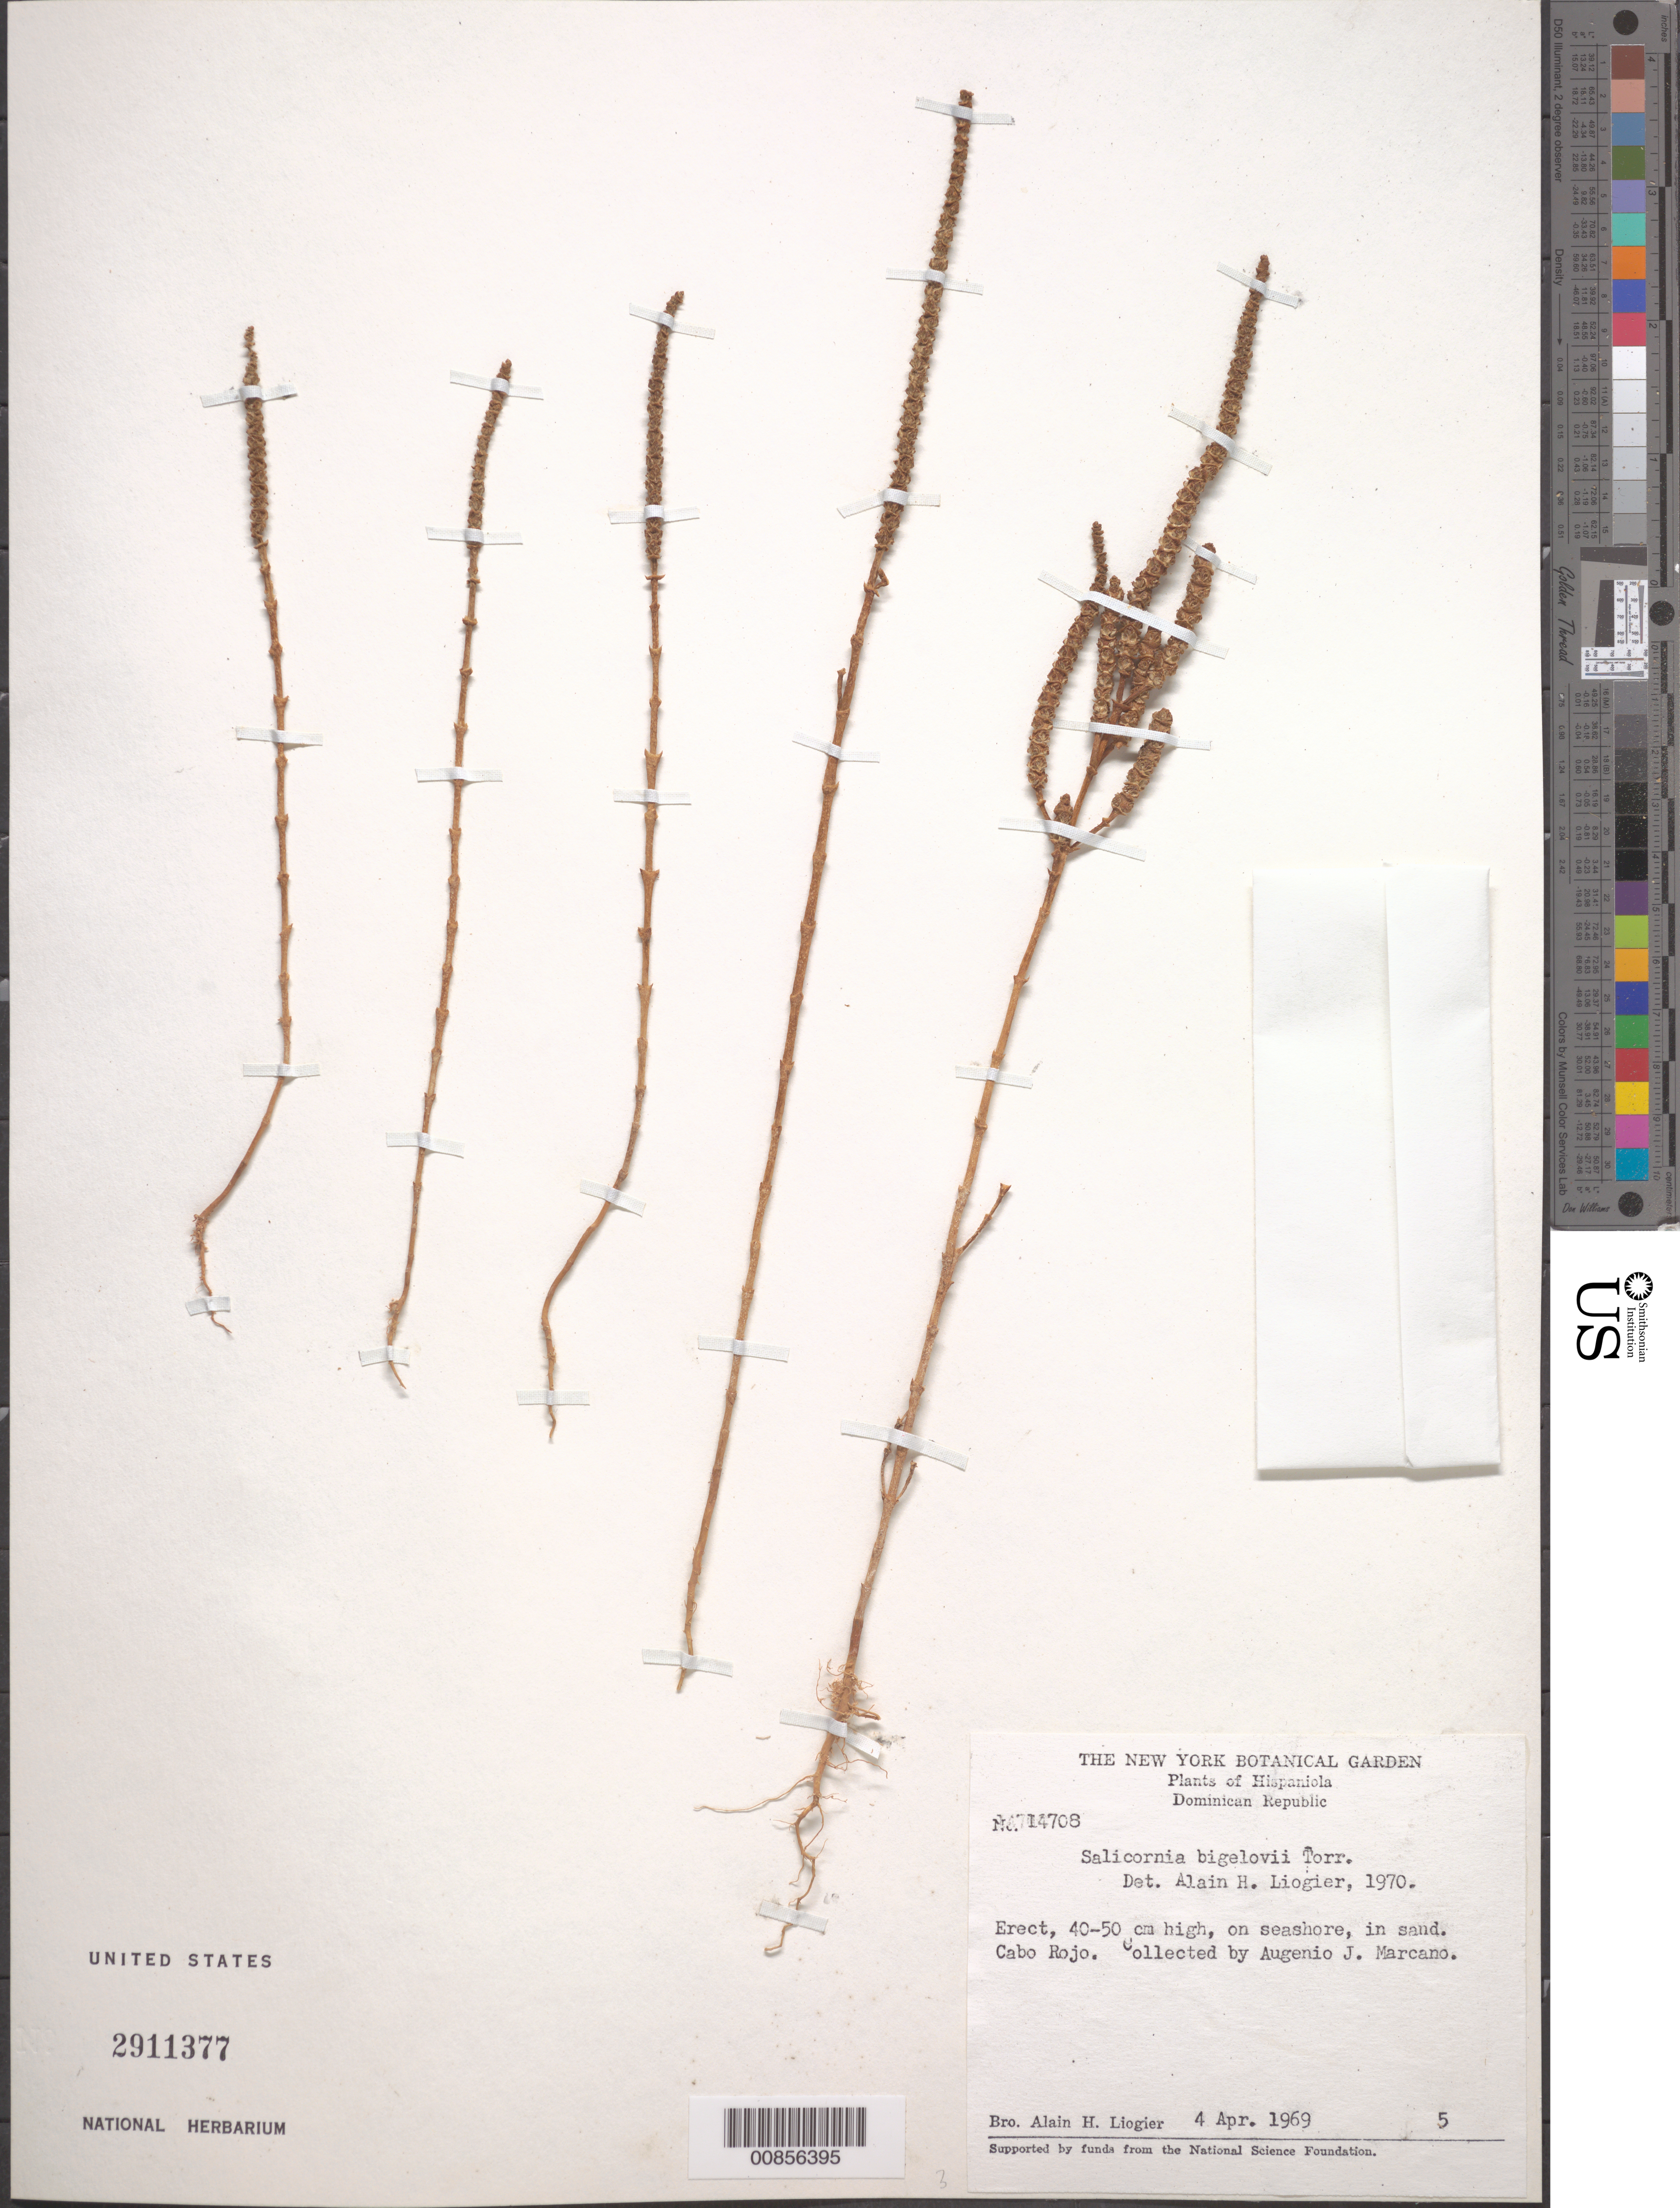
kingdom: Plantae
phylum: Tracheophyta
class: Magnoliopsida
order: Caryophyllales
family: Amaranthaceae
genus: Salicornia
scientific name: Salicornia bigelovii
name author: Torr.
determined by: Liogier, Alain H.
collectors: A. H. Liogier & E. J. Marcano F.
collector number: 14708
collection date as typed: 04 Apr 1969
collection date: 1969-04-04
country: Dominican Republic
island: Hispaniola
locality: Cabo Rojo.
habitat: On seashore, in sand.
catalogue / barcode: US 2911377